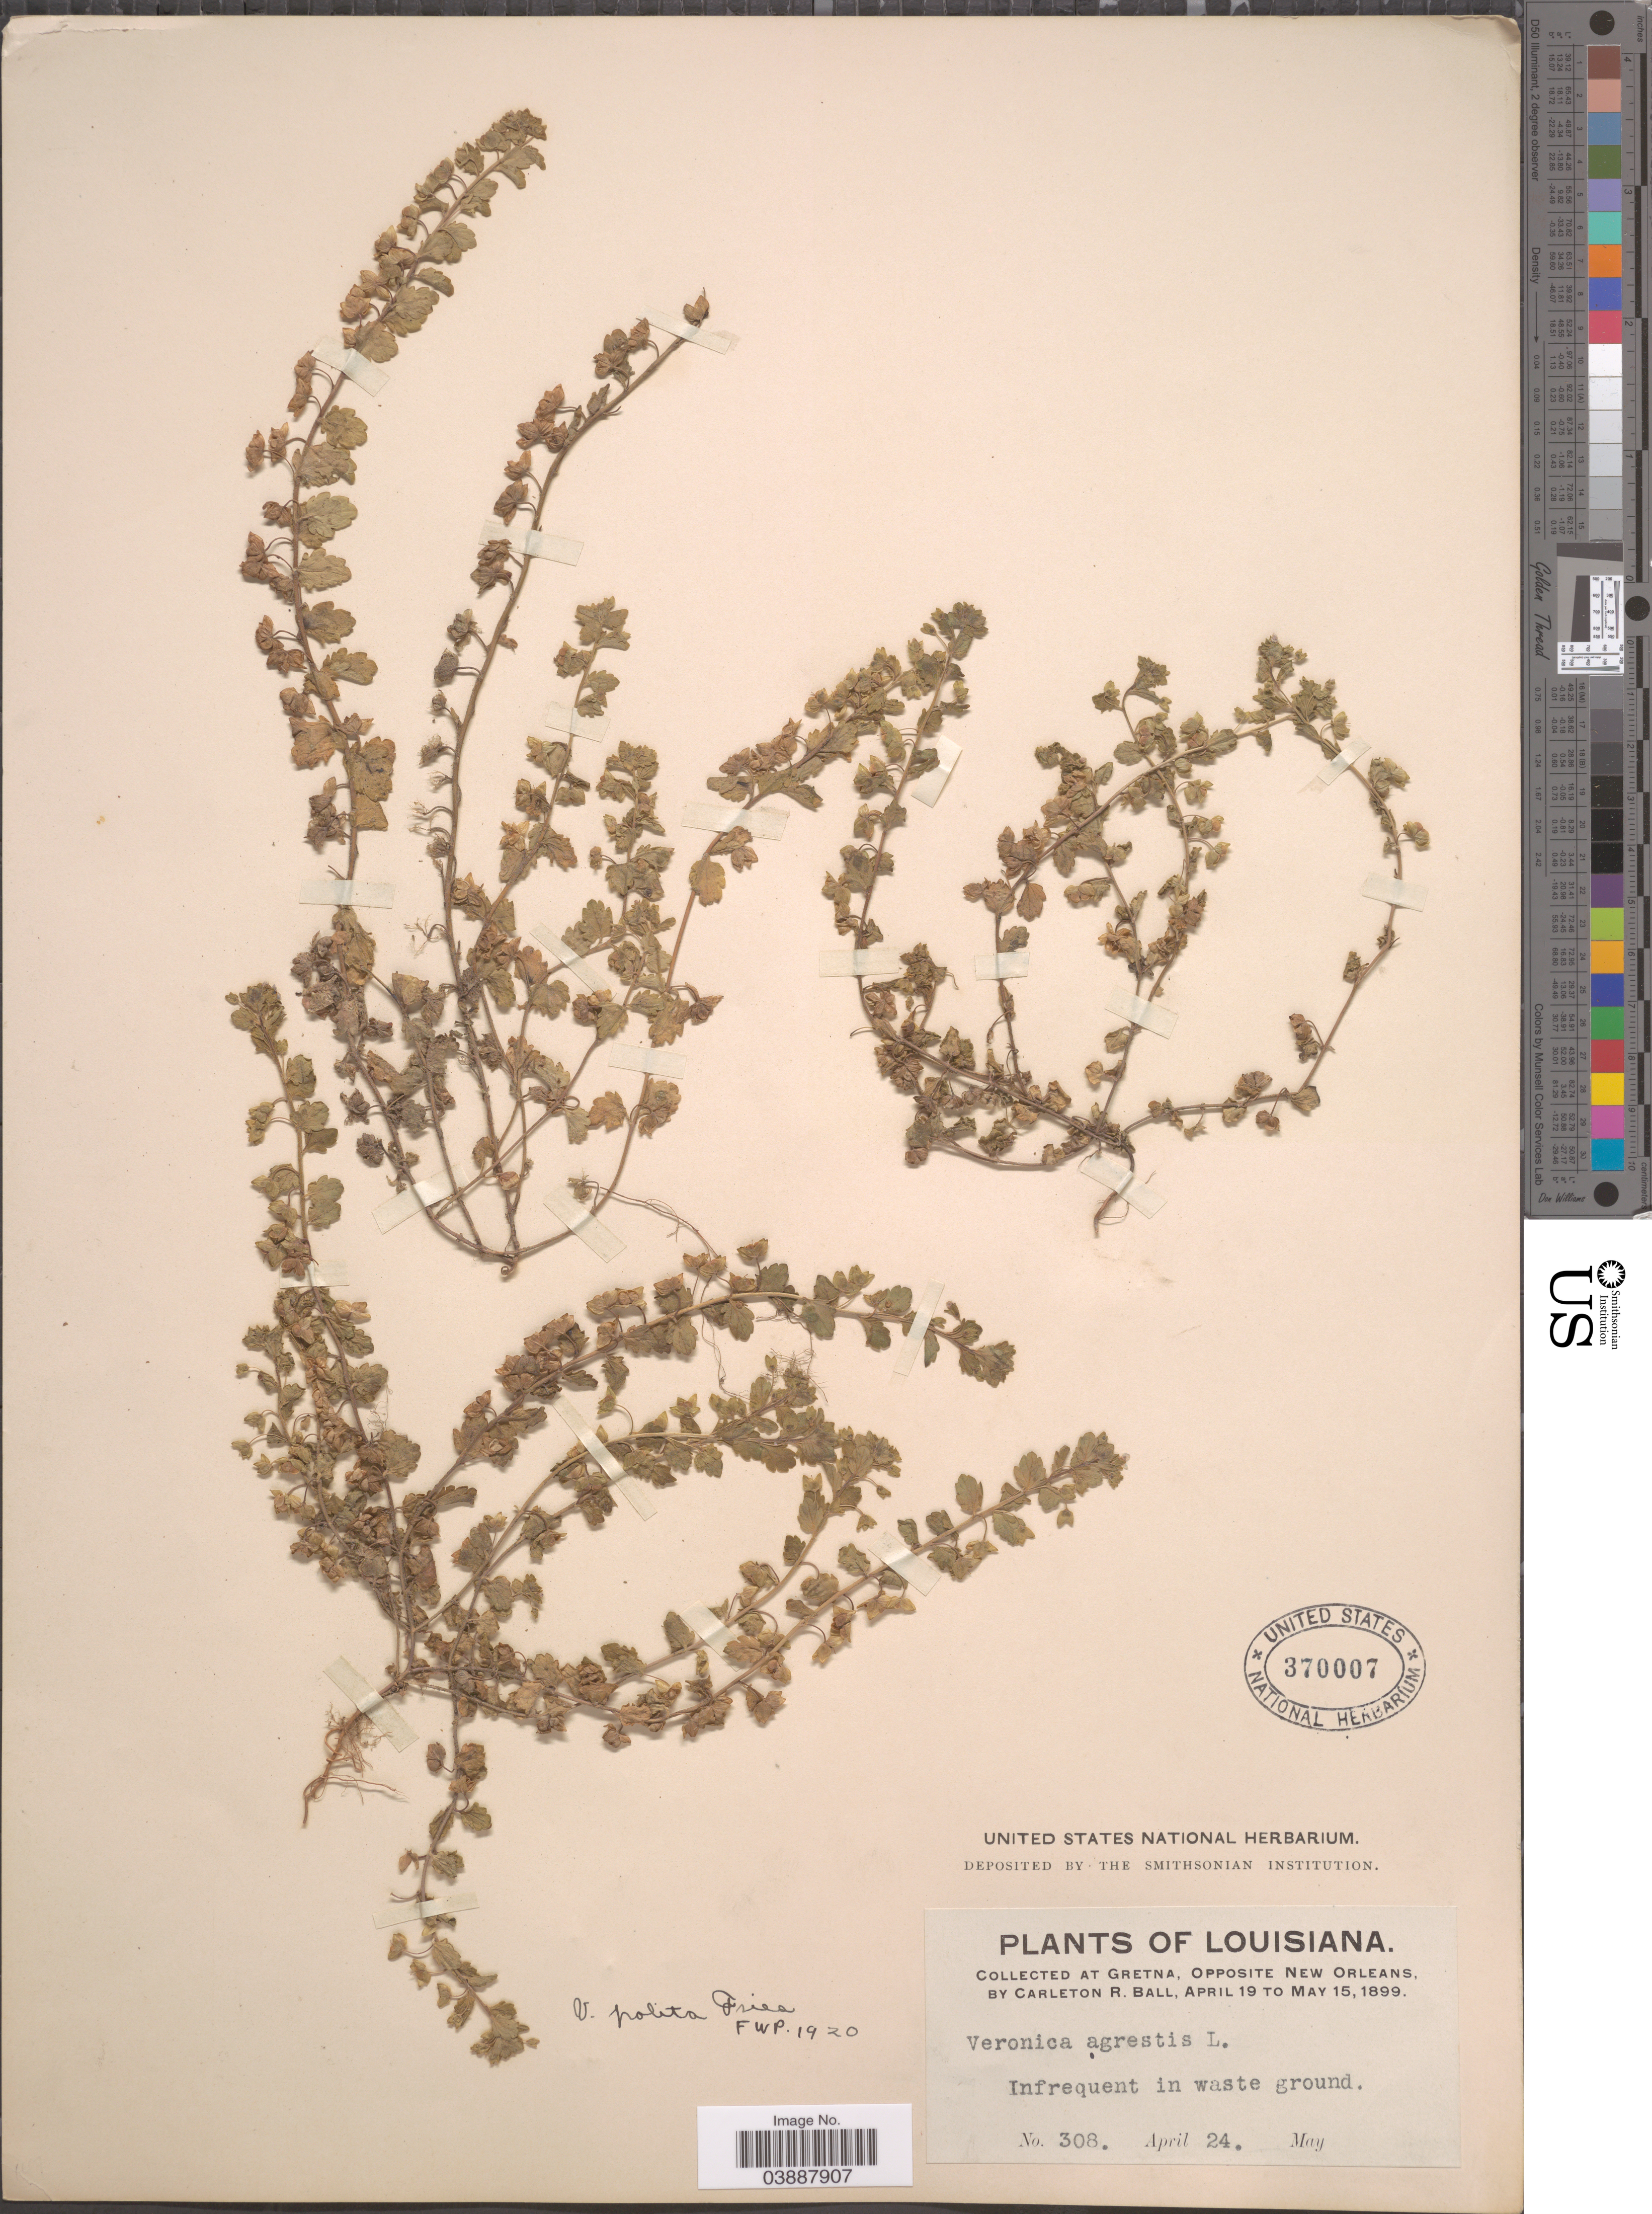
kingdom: Plantae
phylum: Tracheophyta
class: Magnoliopsida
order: Lamiales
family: Plantaginaceae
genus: Veronica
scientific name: Veronica polita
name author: Fr.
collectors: C. R. Ball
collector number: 308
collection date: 1899-04-24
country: United States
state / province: Louisiana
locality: At Gretna, Opposite New Orleans.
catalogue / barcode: US 370007